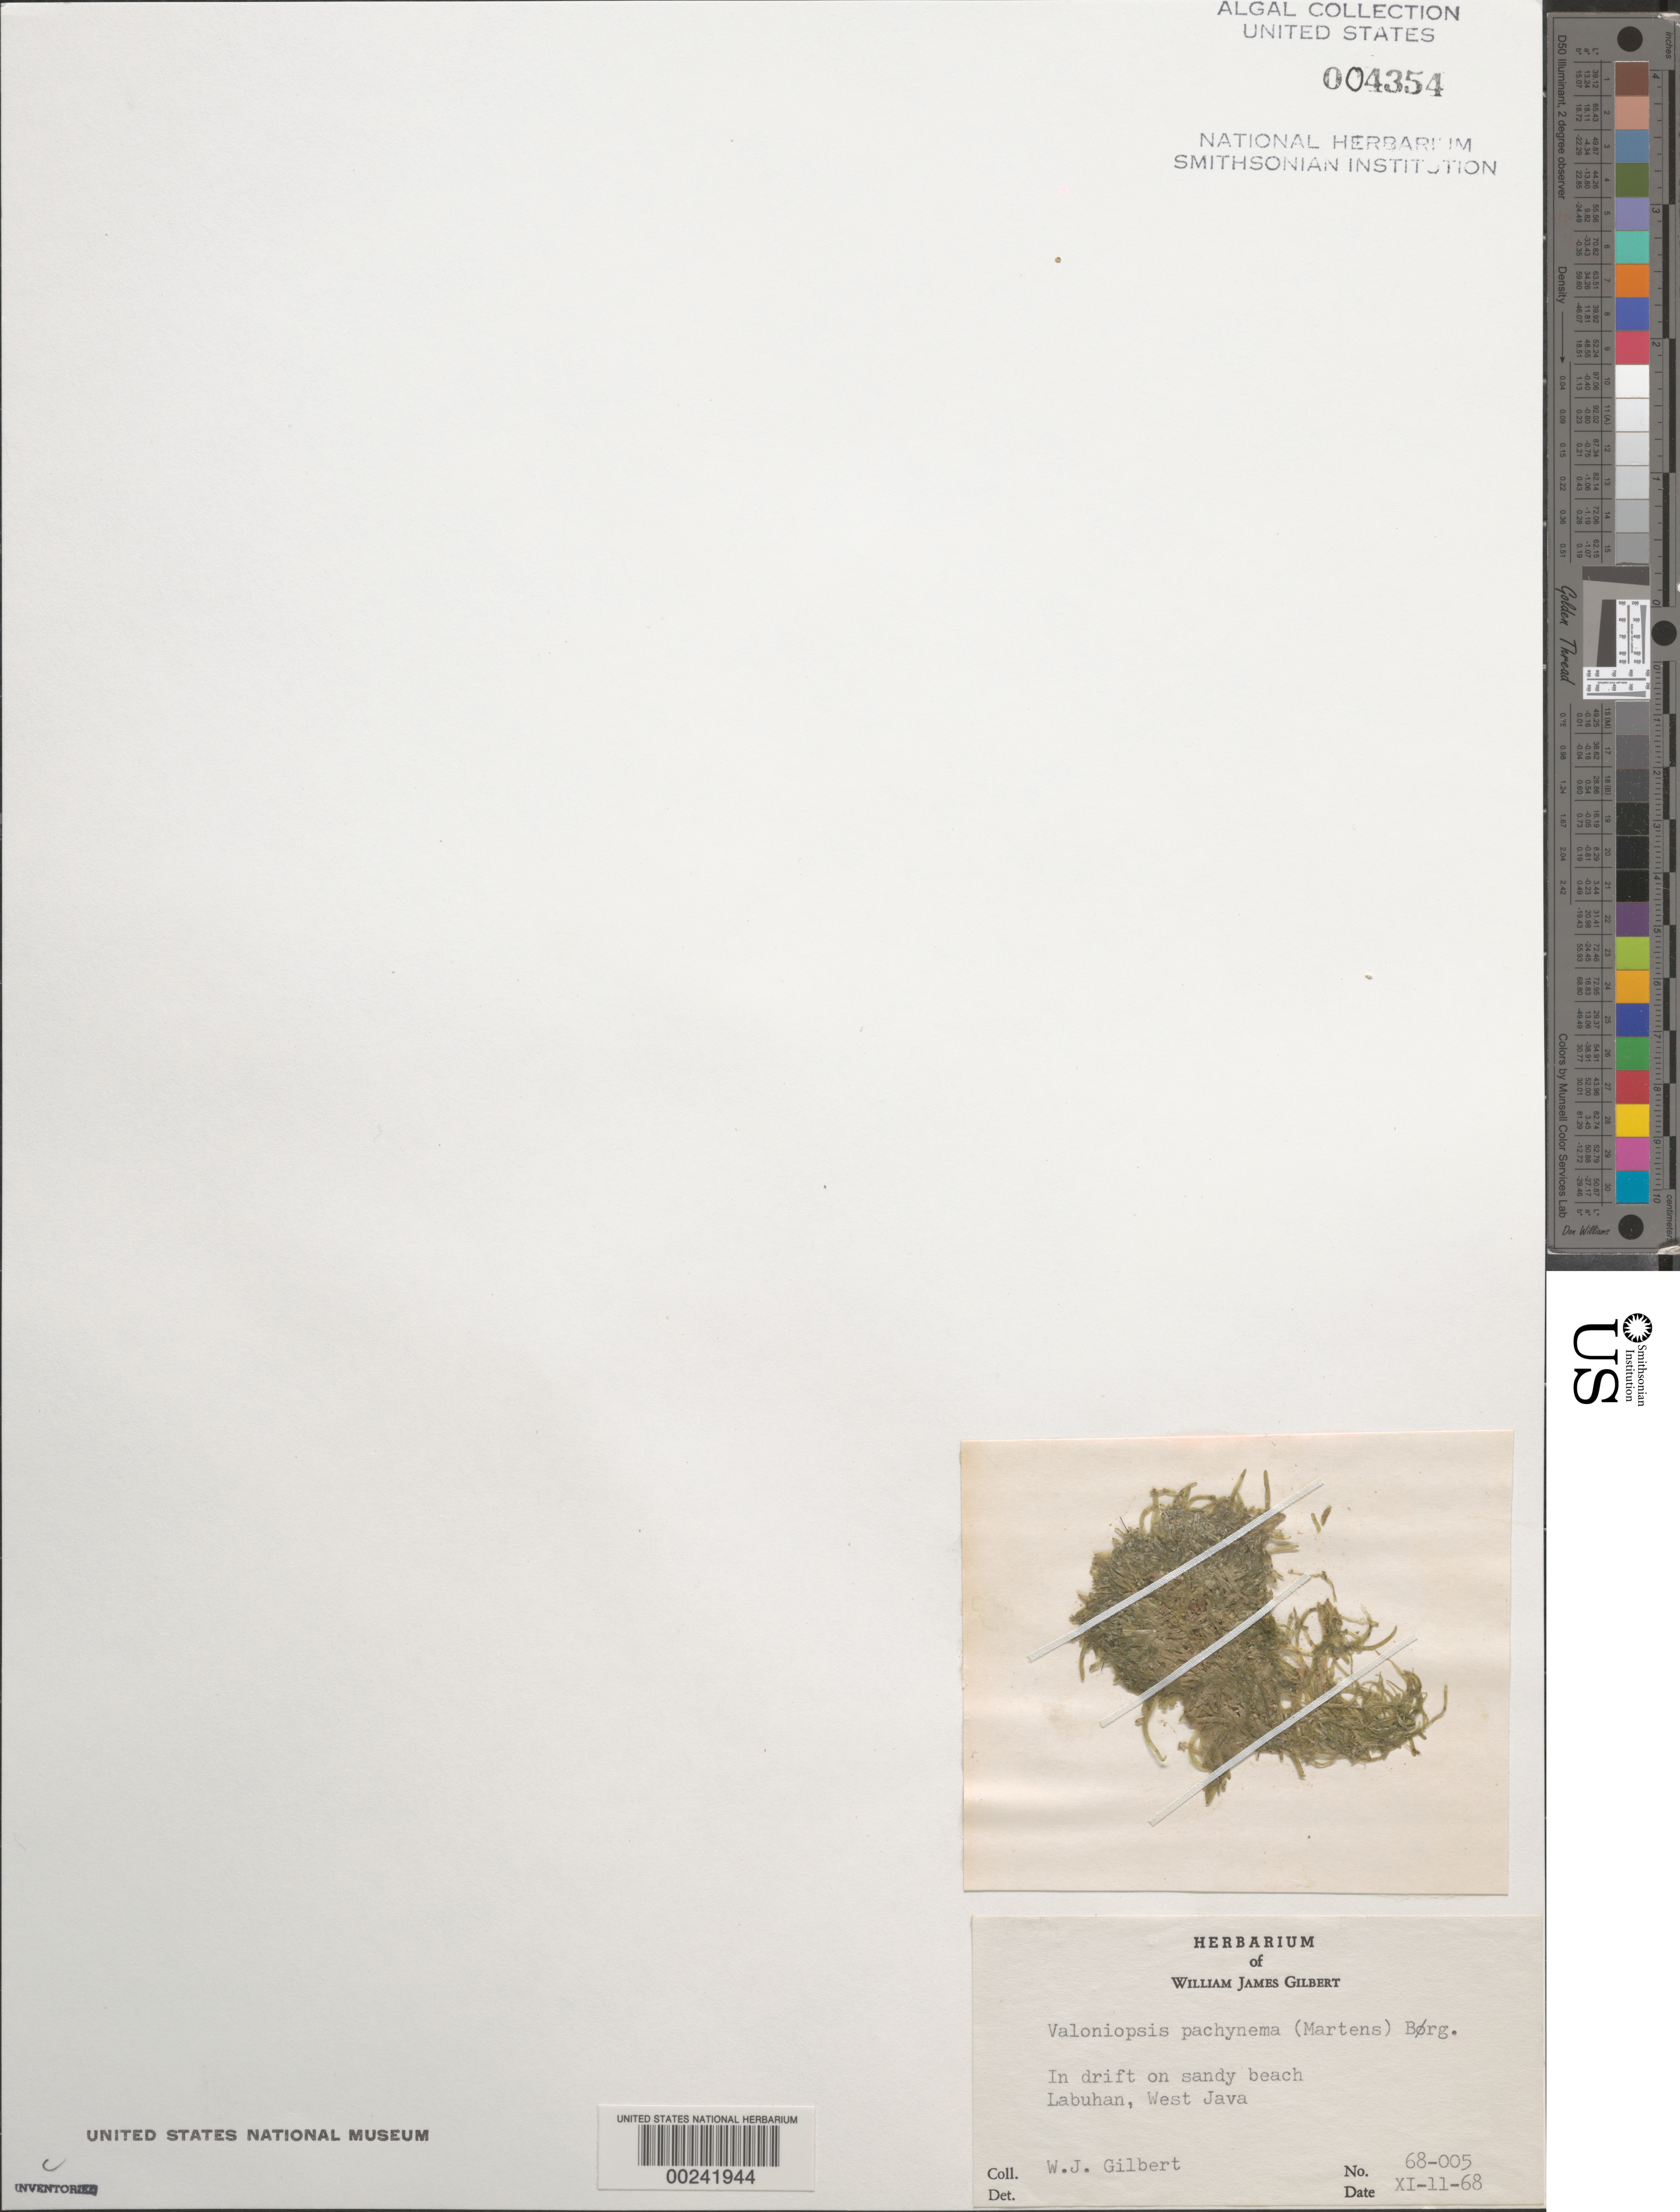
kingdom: Plantae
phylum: Chlorophyta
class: Ulvophyceae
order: Siphonocladales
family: Valoniaceae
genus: Valoniopsis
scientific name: Valoniopsis pachynema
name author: (G. Martens) Børgesen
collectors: W. J. Gilbert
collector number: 68-005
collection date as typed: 11 Nov 1968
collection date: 1968-11-11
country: Indonesia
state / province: Java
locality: Labuhan, west java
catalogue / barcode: US 4354